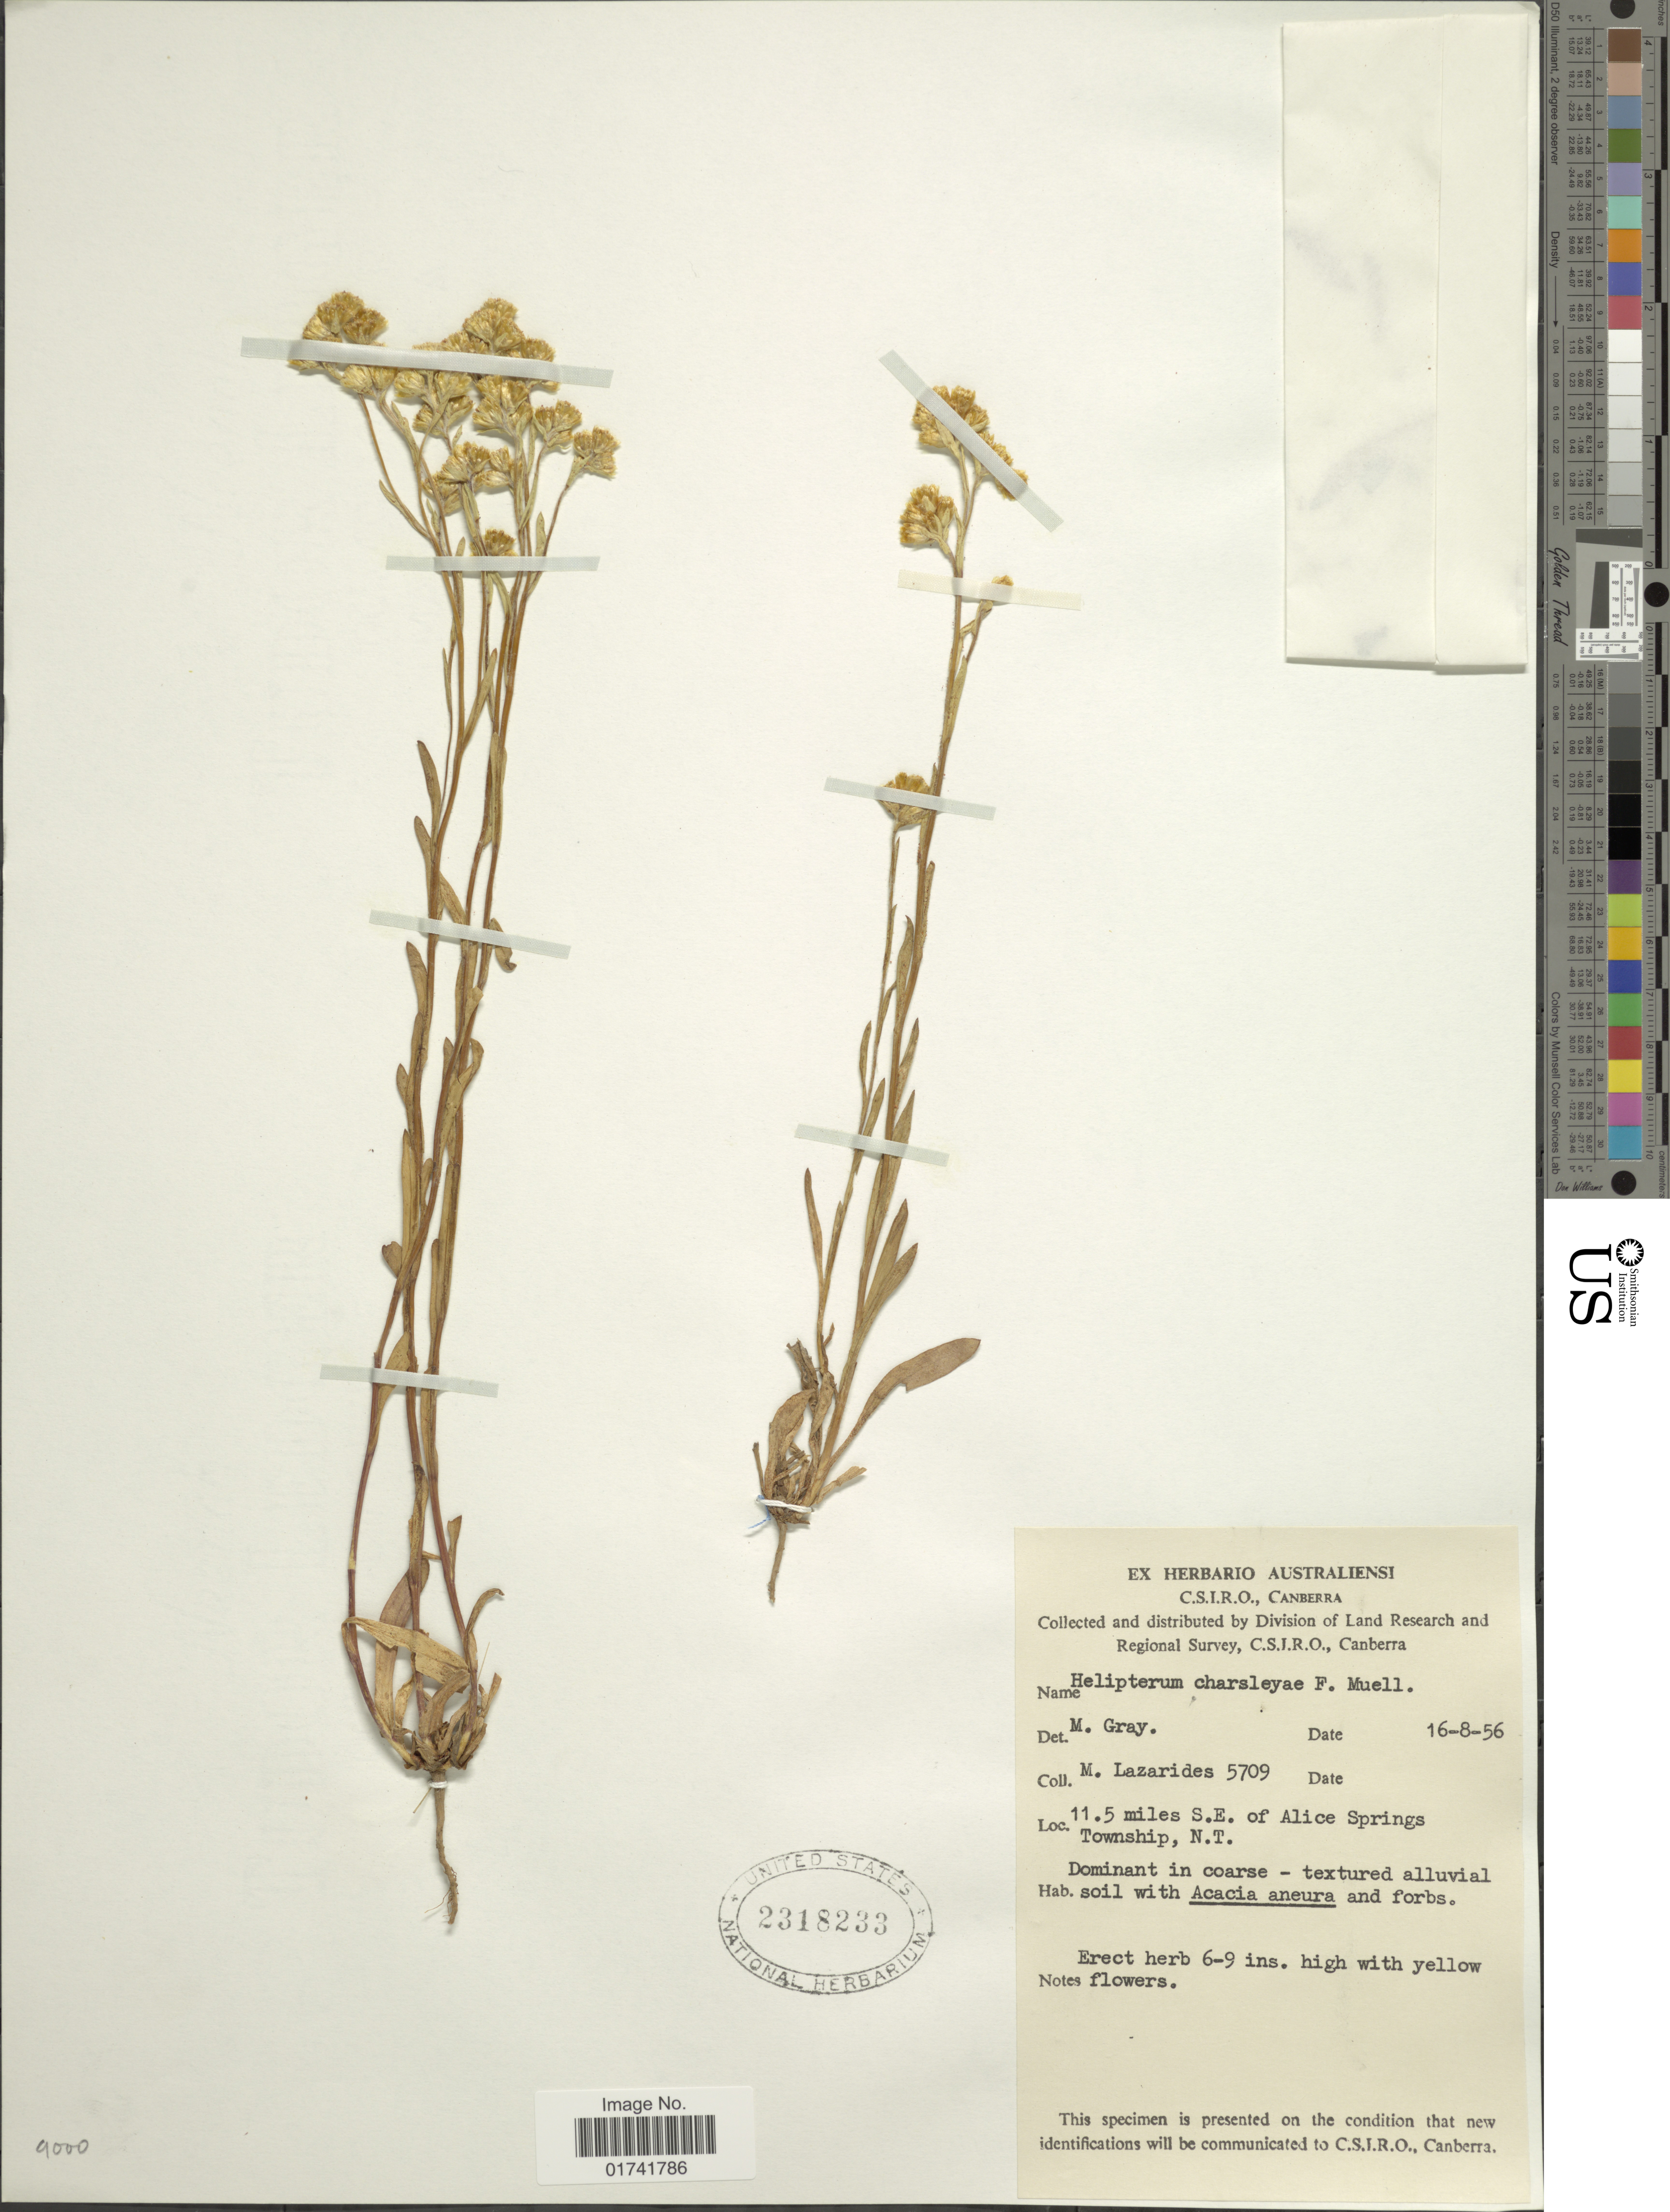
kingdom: Plantae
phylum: Tracheophyta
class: Magnoliopsida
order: Asterales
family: Asteraceae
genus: Rhodanthe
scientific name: Rhodanthe charsleyae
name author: (F. Muell.) Paul G. Wilson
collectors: M. Lazarides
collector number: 5709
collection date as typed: Transcribed d/m/y: 16/8/56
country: Australia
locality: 11.5 miles S.E. of Alice Springs Township, N.T.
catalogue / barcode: US 2318233